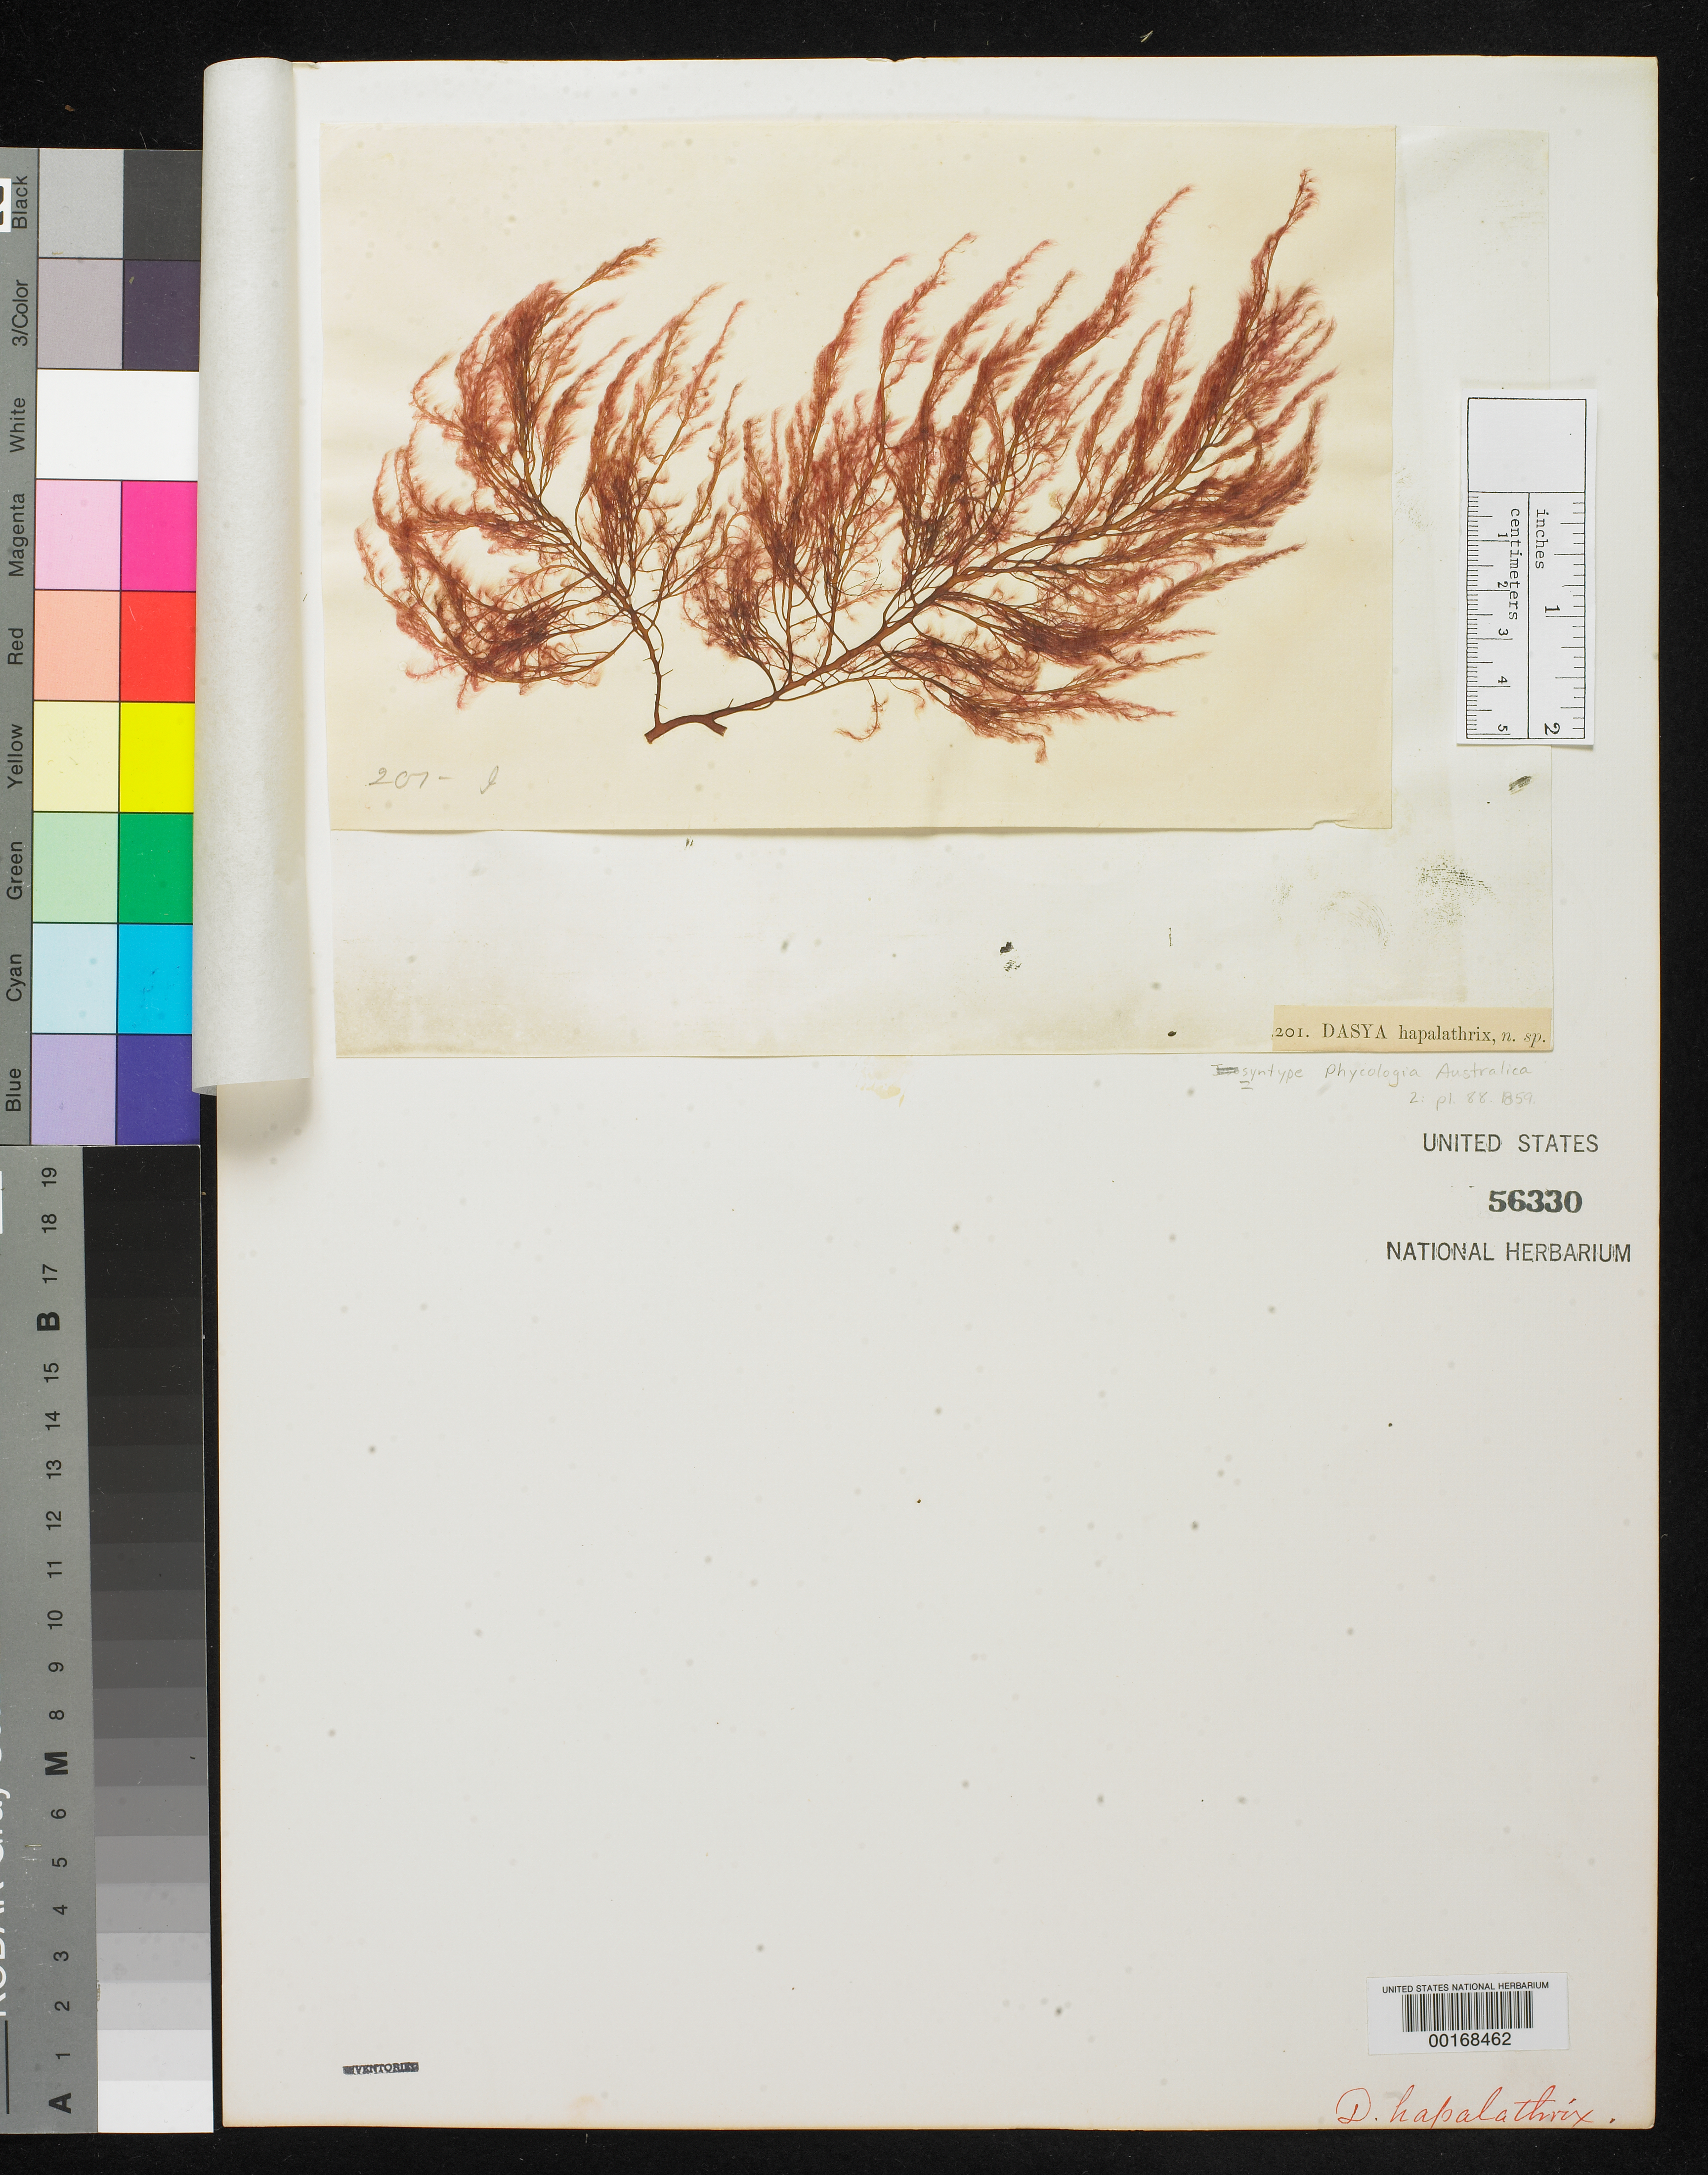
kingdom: Plantae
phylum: Rhodophyta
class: Florideophyceae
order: Ceramiales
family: Dasyaceae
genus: Dasya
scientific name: Dasya hapalathrix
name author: Harv.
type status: Syntype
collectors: W. Harvey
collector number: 201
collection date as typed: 1854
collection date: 1854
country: Australia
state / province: Tasmania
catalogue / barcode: US 56330